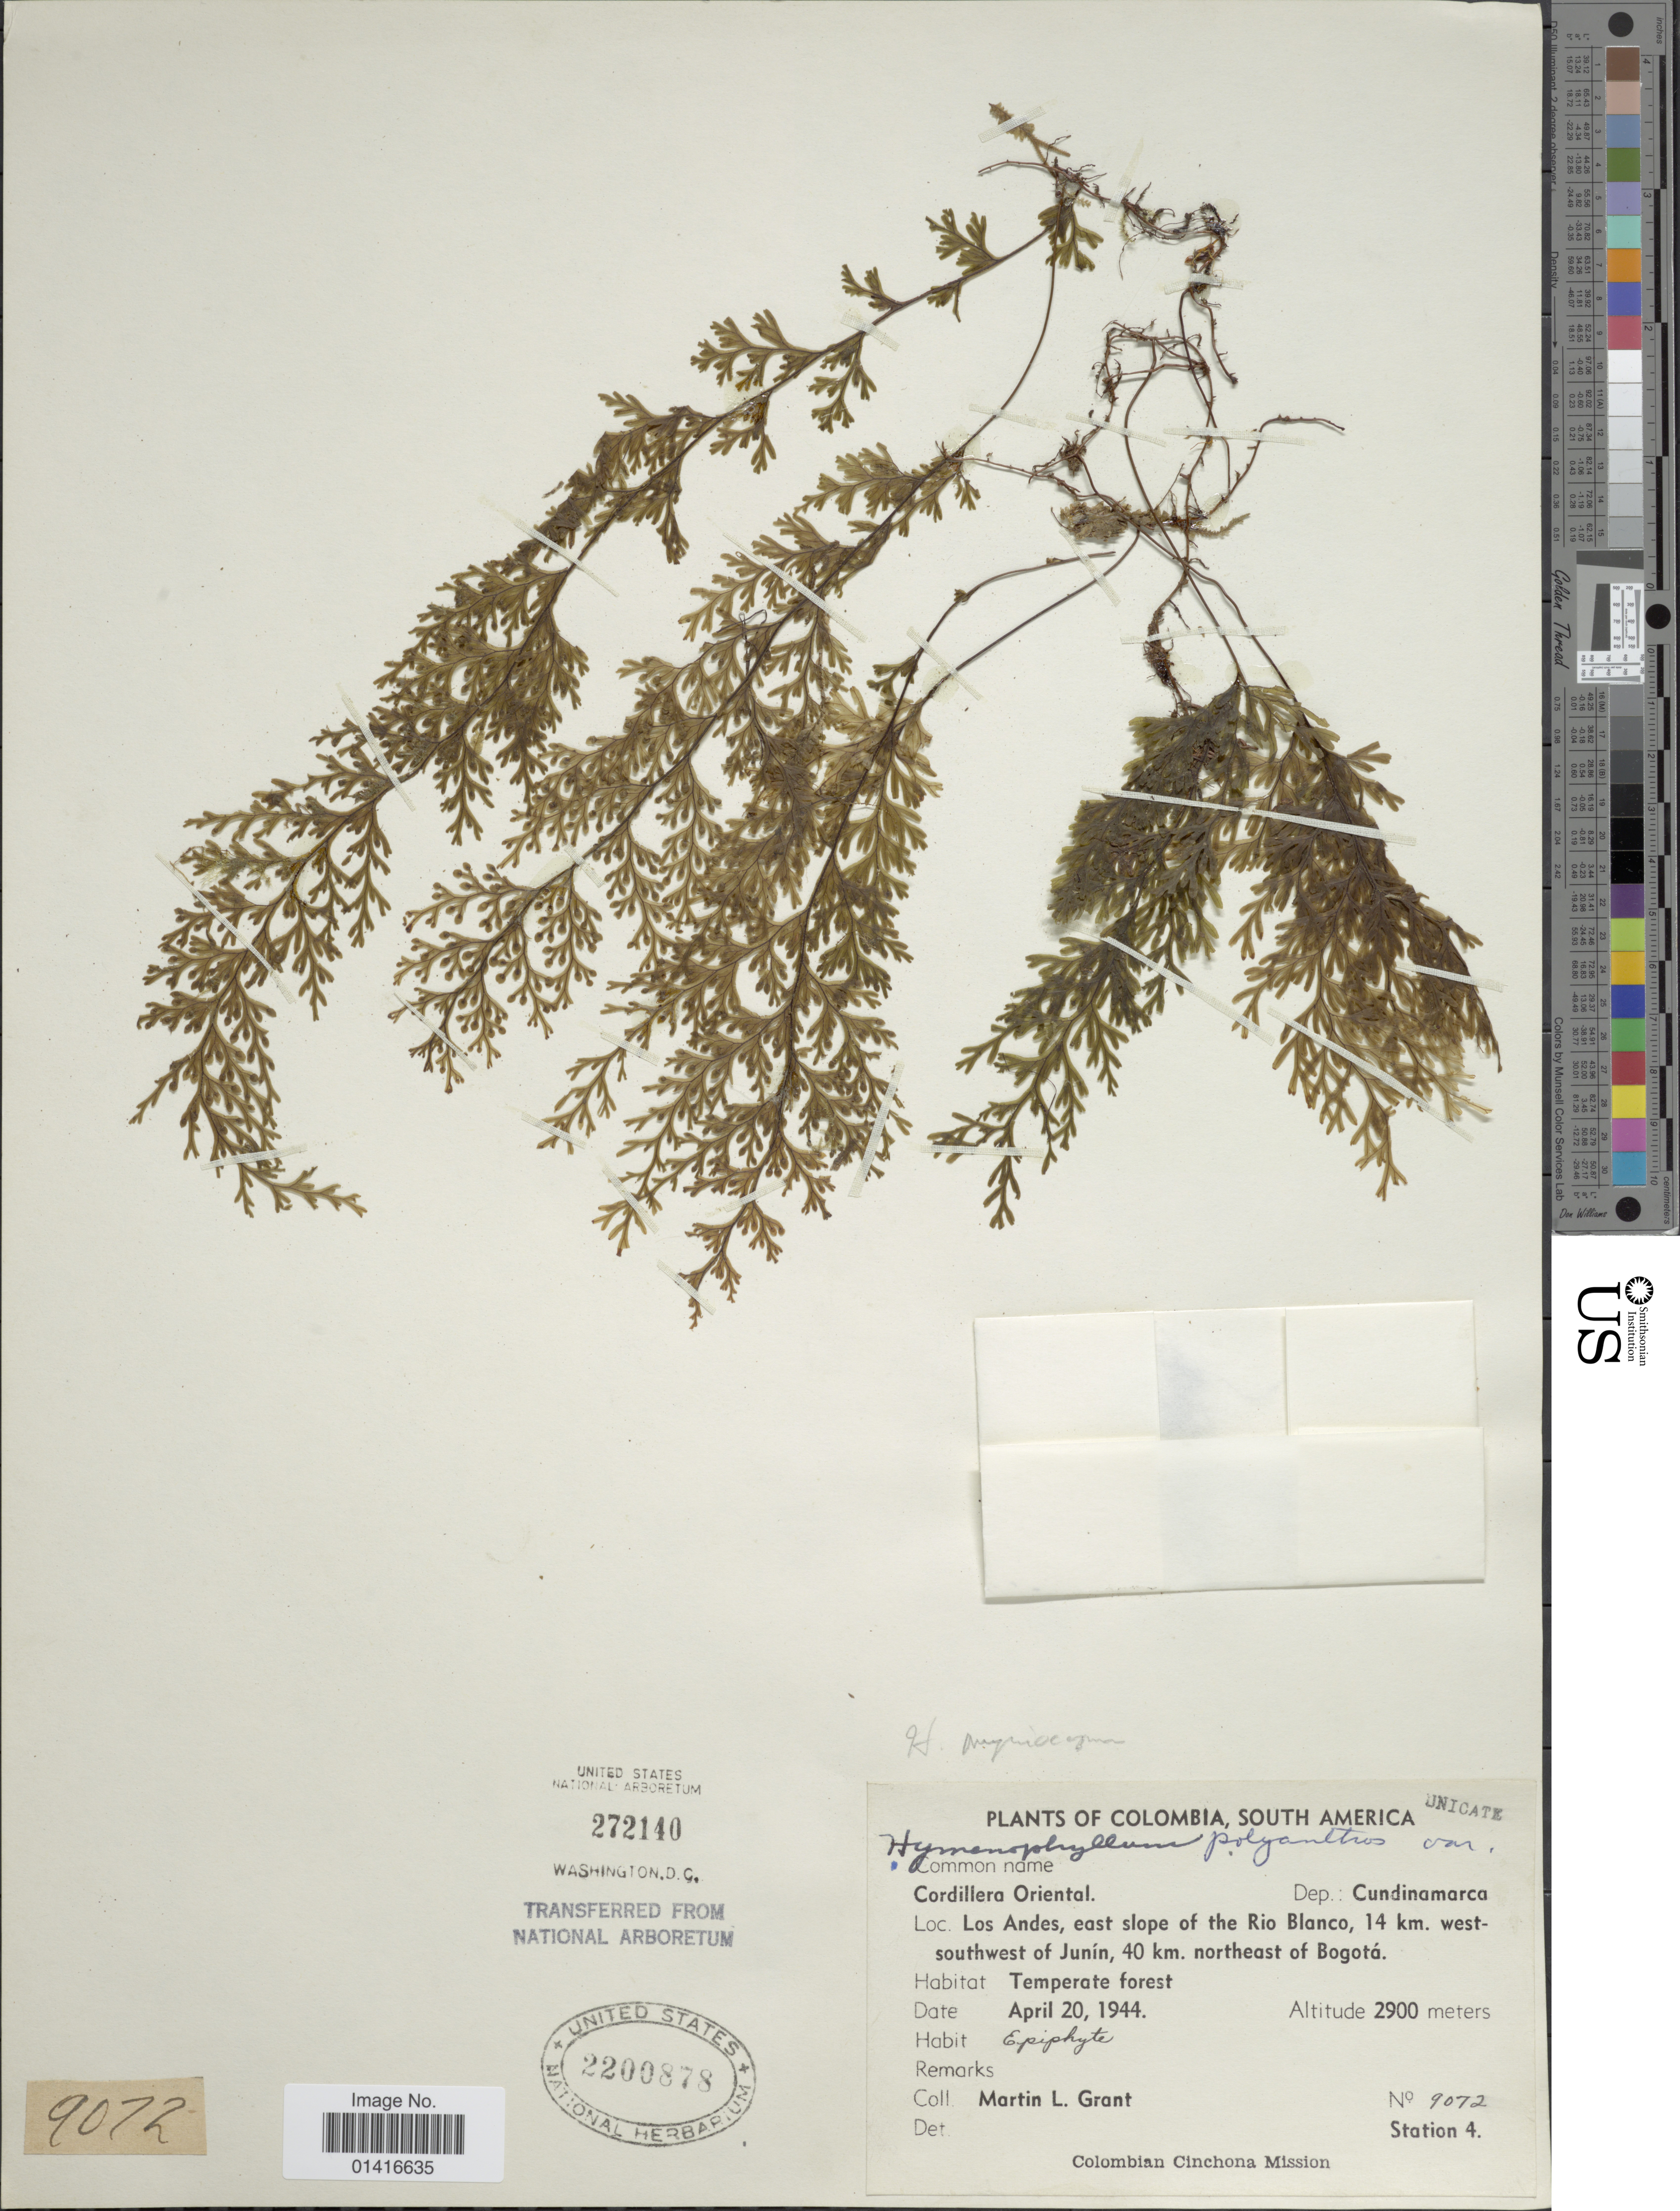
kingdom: Plantae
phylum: Tracheophyta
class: Polypodiopsida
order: Hymenophyllales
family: Hymenophyllaceae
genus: Hymenophyllum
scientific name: Hymenophyllum myriocarpum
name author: Hook.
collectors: M. L. Grant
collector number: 9072 Station 4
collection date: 1944-04-20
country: Colombia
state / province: Cundinamarca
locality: Los Andes, east slope of the Rio Blanco, 14 km, west-southwest of Júnin, 40km. northeast of Bogotá. Habitat: Temperate forest, station 4.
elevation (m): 2900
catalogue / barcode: US 272140